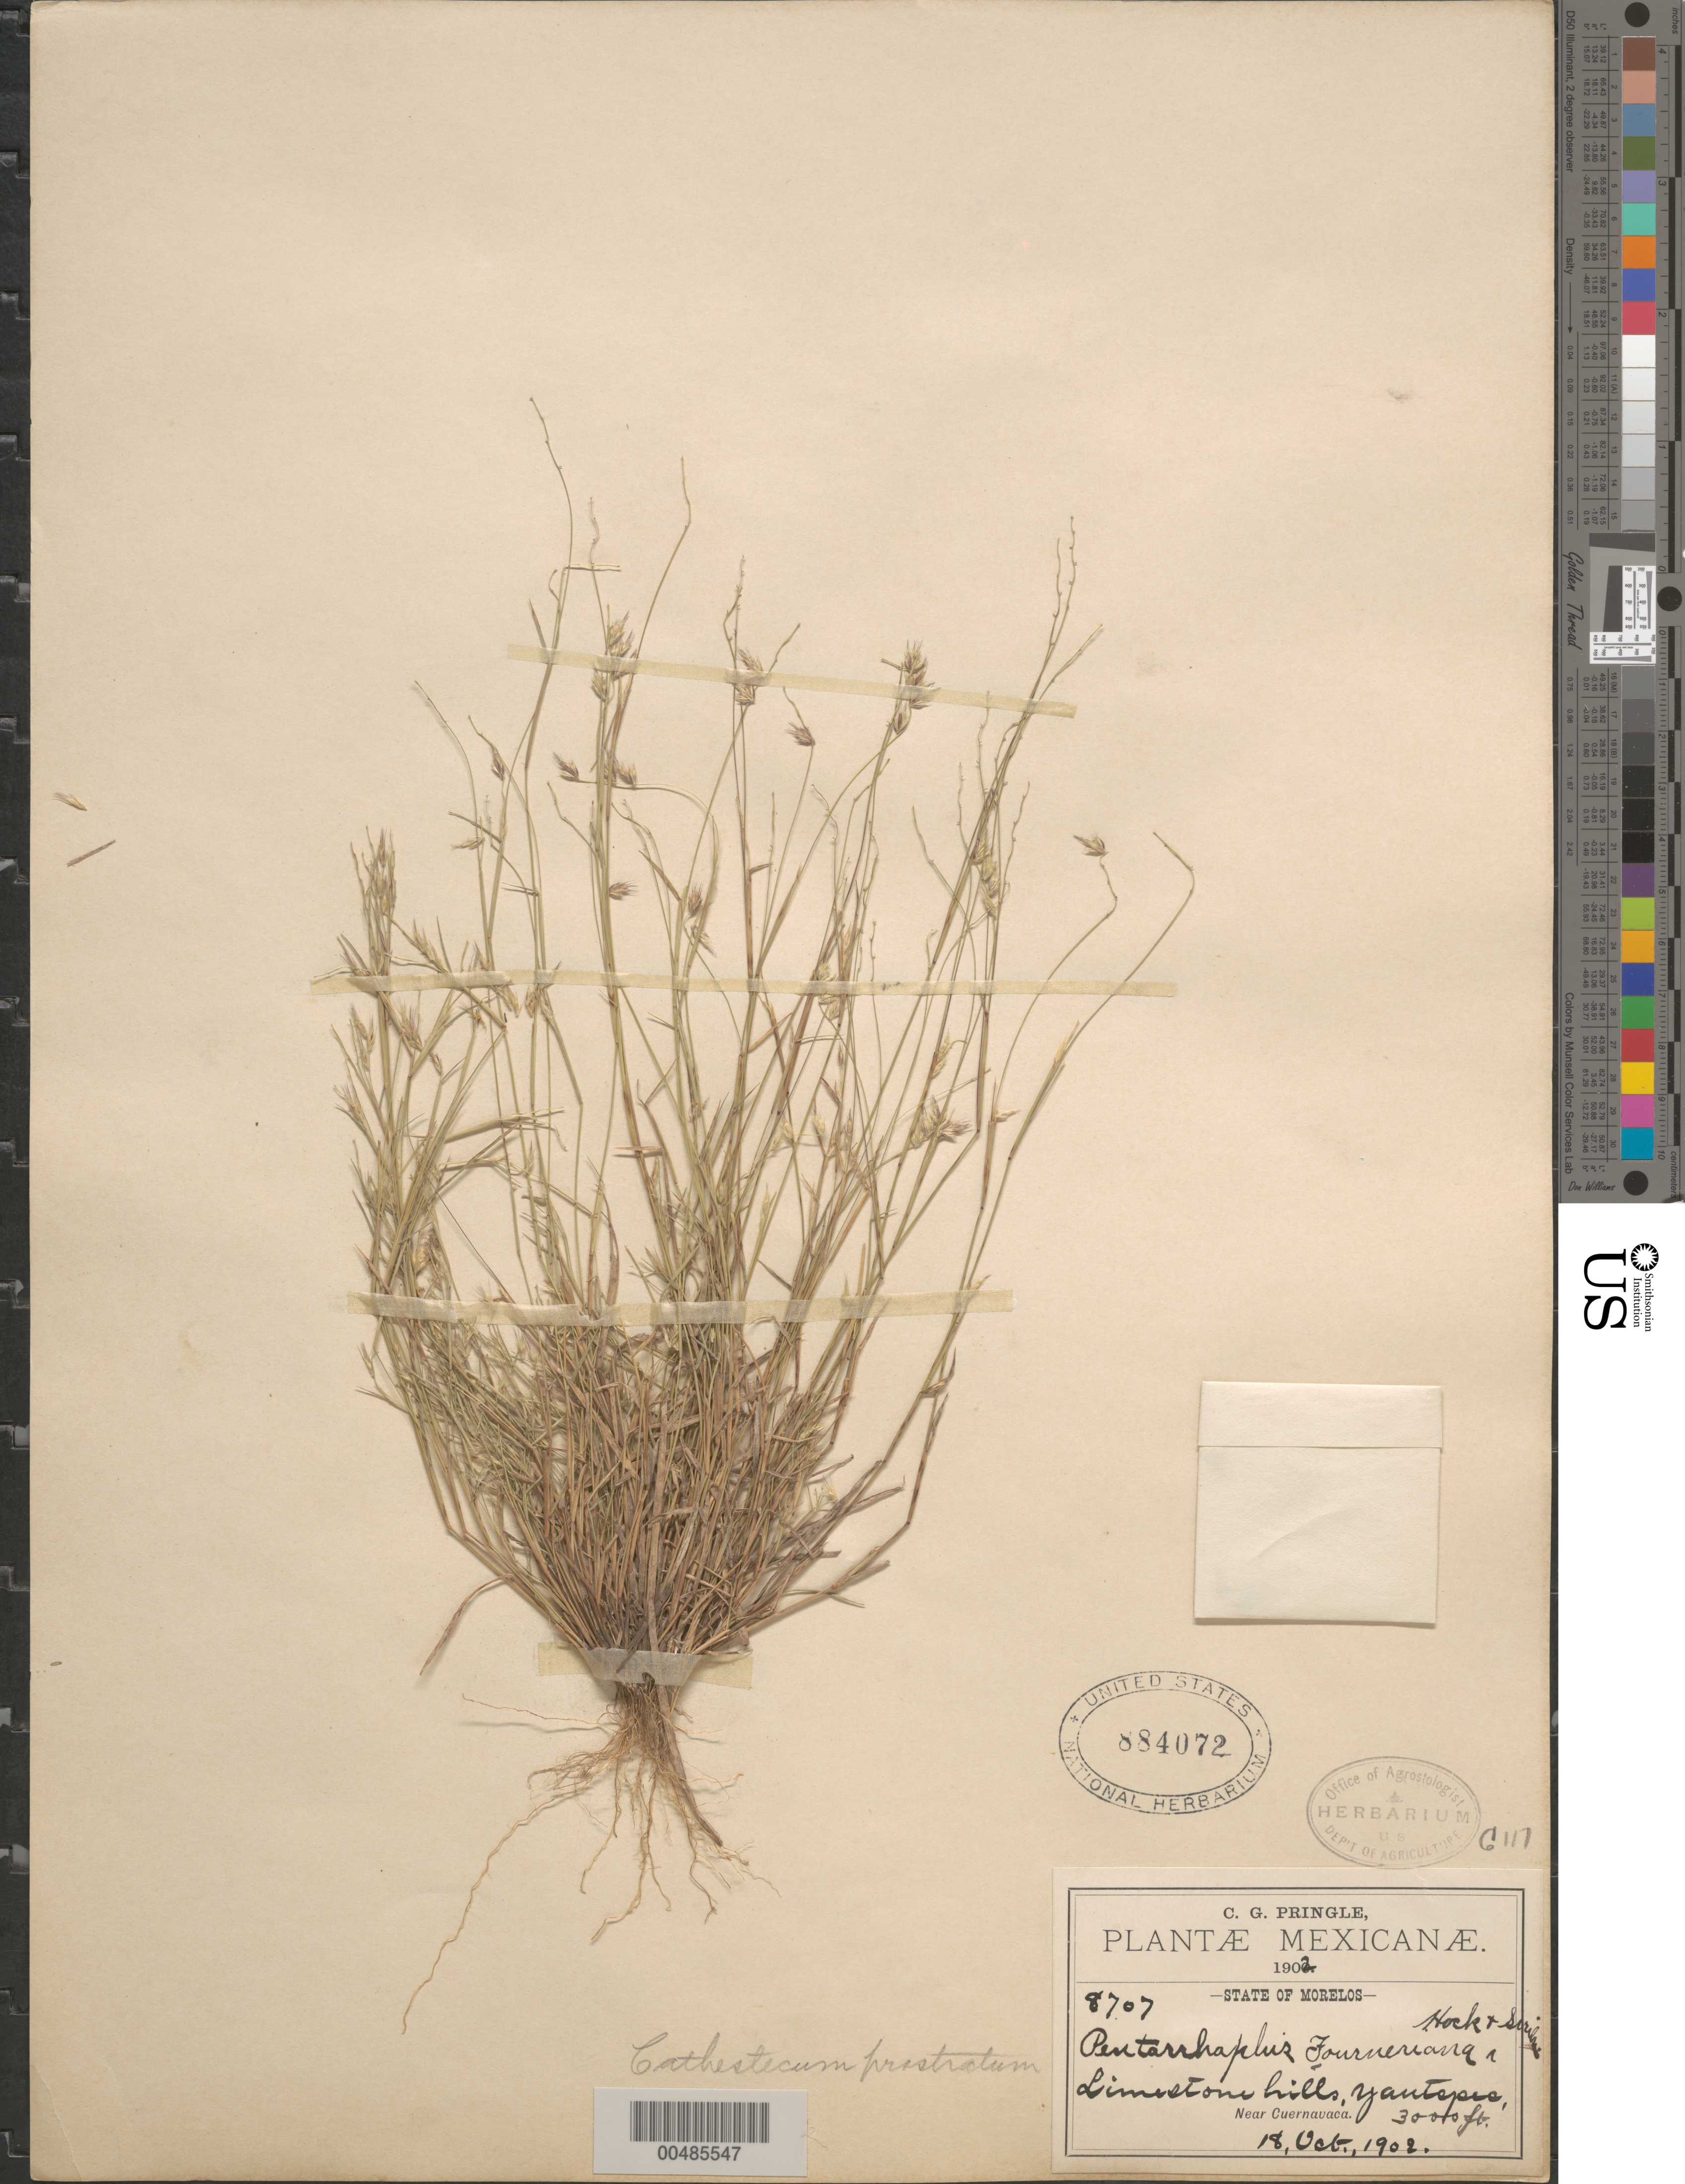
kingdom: Plantae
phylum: Tracheophyta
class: Liliopsida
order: Poales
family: Poaceae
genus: Cathestecum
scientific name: Cathestecum varium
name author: Swallen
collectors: C. G. Pringle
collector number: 8707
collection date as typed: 18 Oct 1902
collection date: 1902-10-18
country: Mexico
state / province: Morelos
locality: Yantepec, near Cuernavaca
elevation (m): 914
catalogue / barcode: US 884072